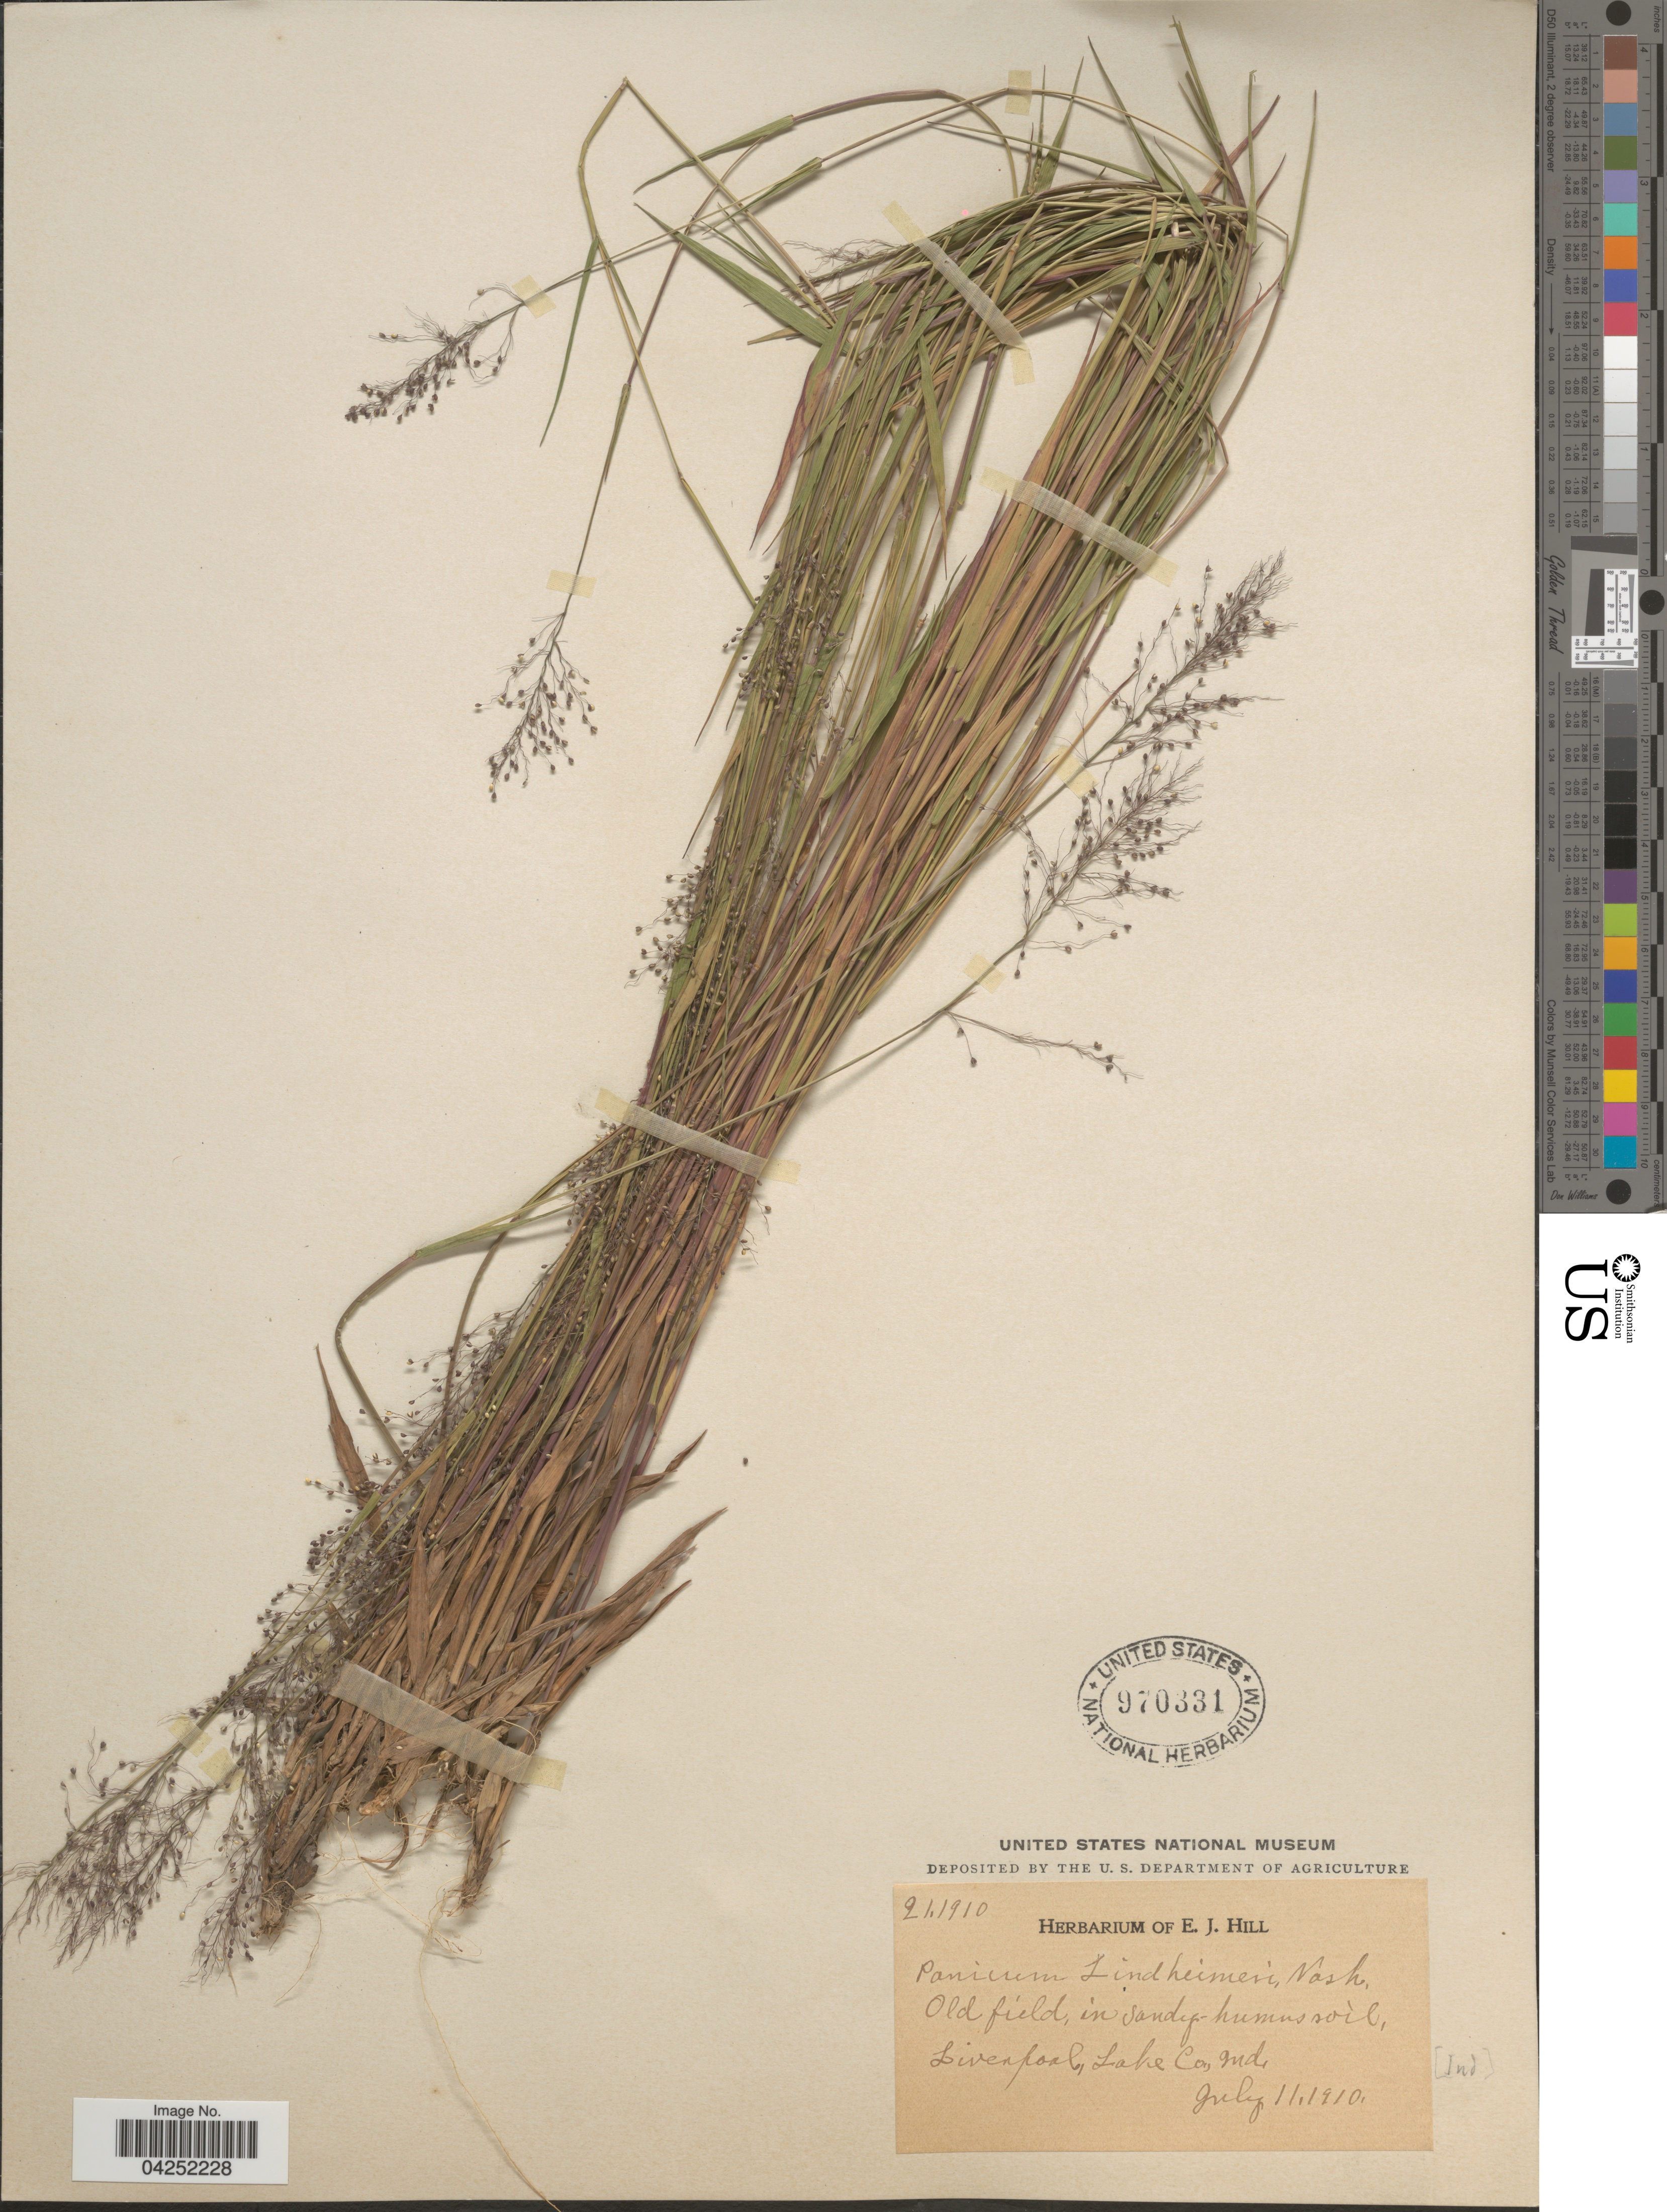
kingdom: Plantae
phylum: Tracheophyta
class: Liliopsida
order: Poales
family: Poaceae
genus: Dichanthelium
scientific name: Dichanthelium acuminatum var. lindheimeri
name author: (Nash) Gould & C.A. Clark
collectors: Ex herb. E. J. Hill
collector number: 21,1910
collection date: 1910-07-11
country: United States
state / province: Indiana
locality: Old field, in sandy-humus soil, Liverpool, Lake Co.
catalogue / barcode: US 970331